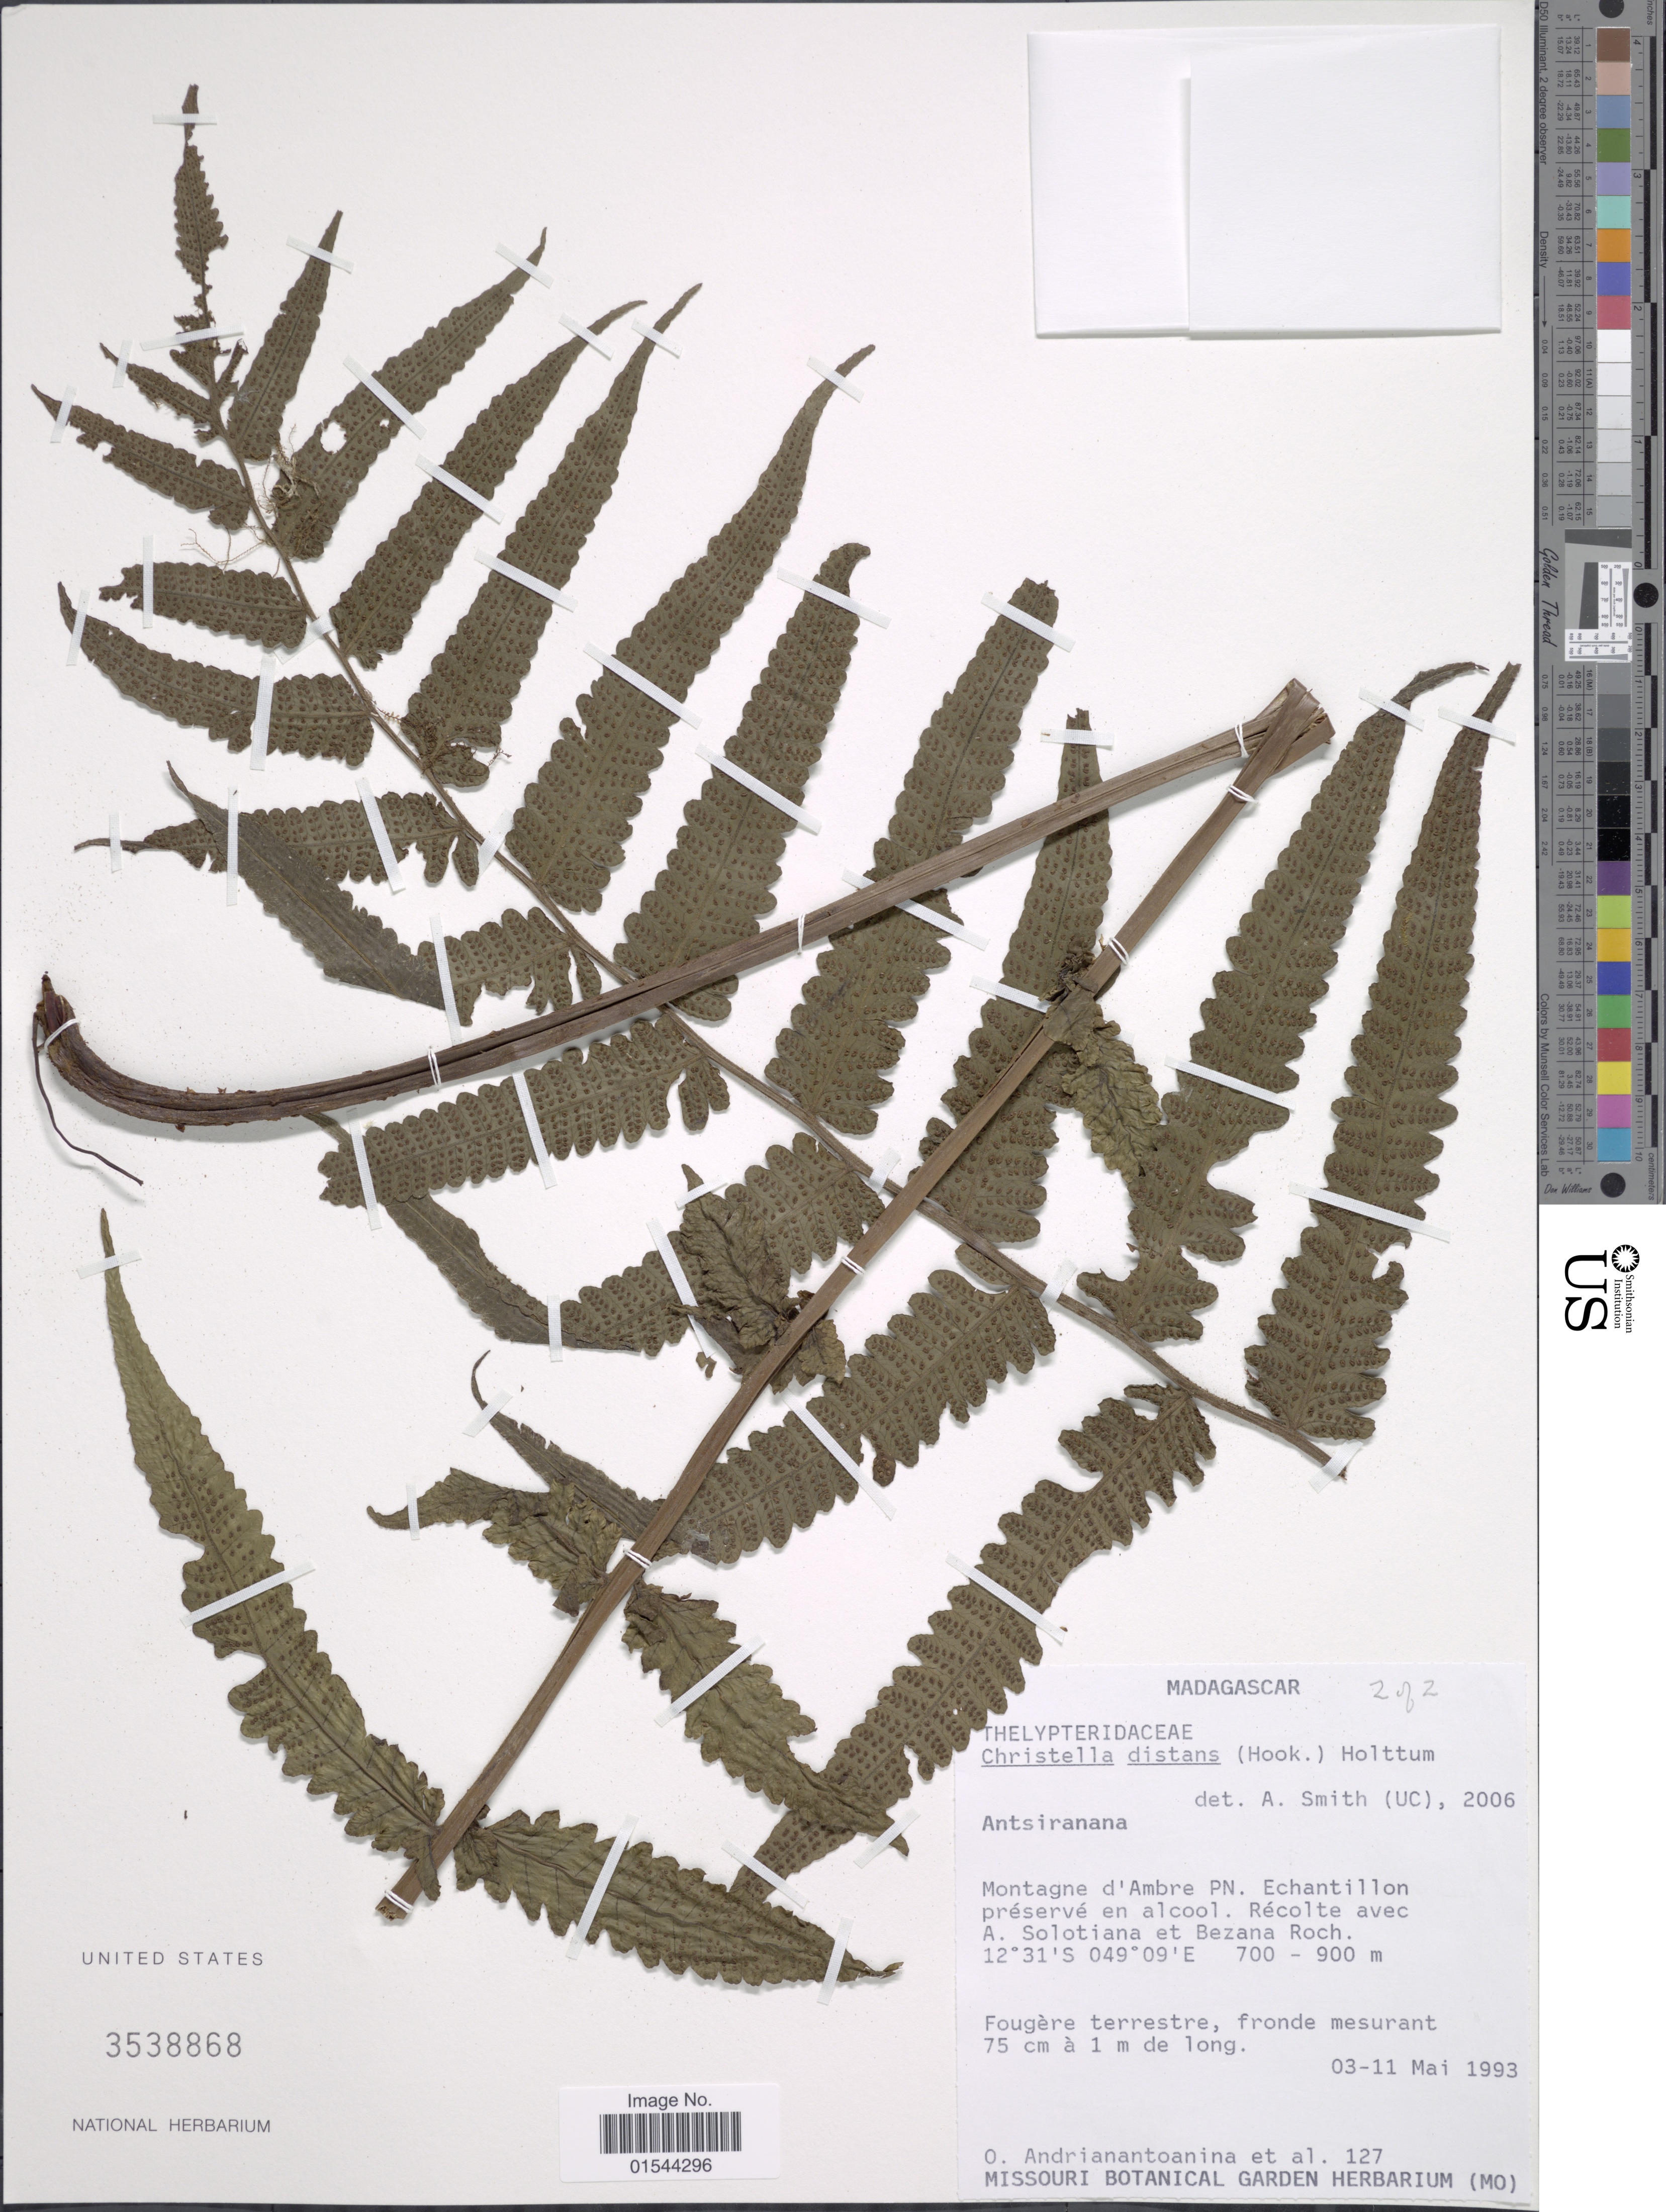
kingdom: Plantae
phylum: Tracheophyta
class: Polypodiopsida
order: Polypodiales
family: Thelypteridaceae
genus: Christella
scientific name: Christella distans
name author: (Hook.) Holttum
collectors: O. Andrianantoanina & et al.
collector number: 127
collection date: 1993-05-03/1993-05-11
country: Madagascar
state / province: Diana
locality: Montagne d'Ambre PN. Enchantillon préservé en alcool.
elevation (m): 700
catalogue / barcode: US 3538868